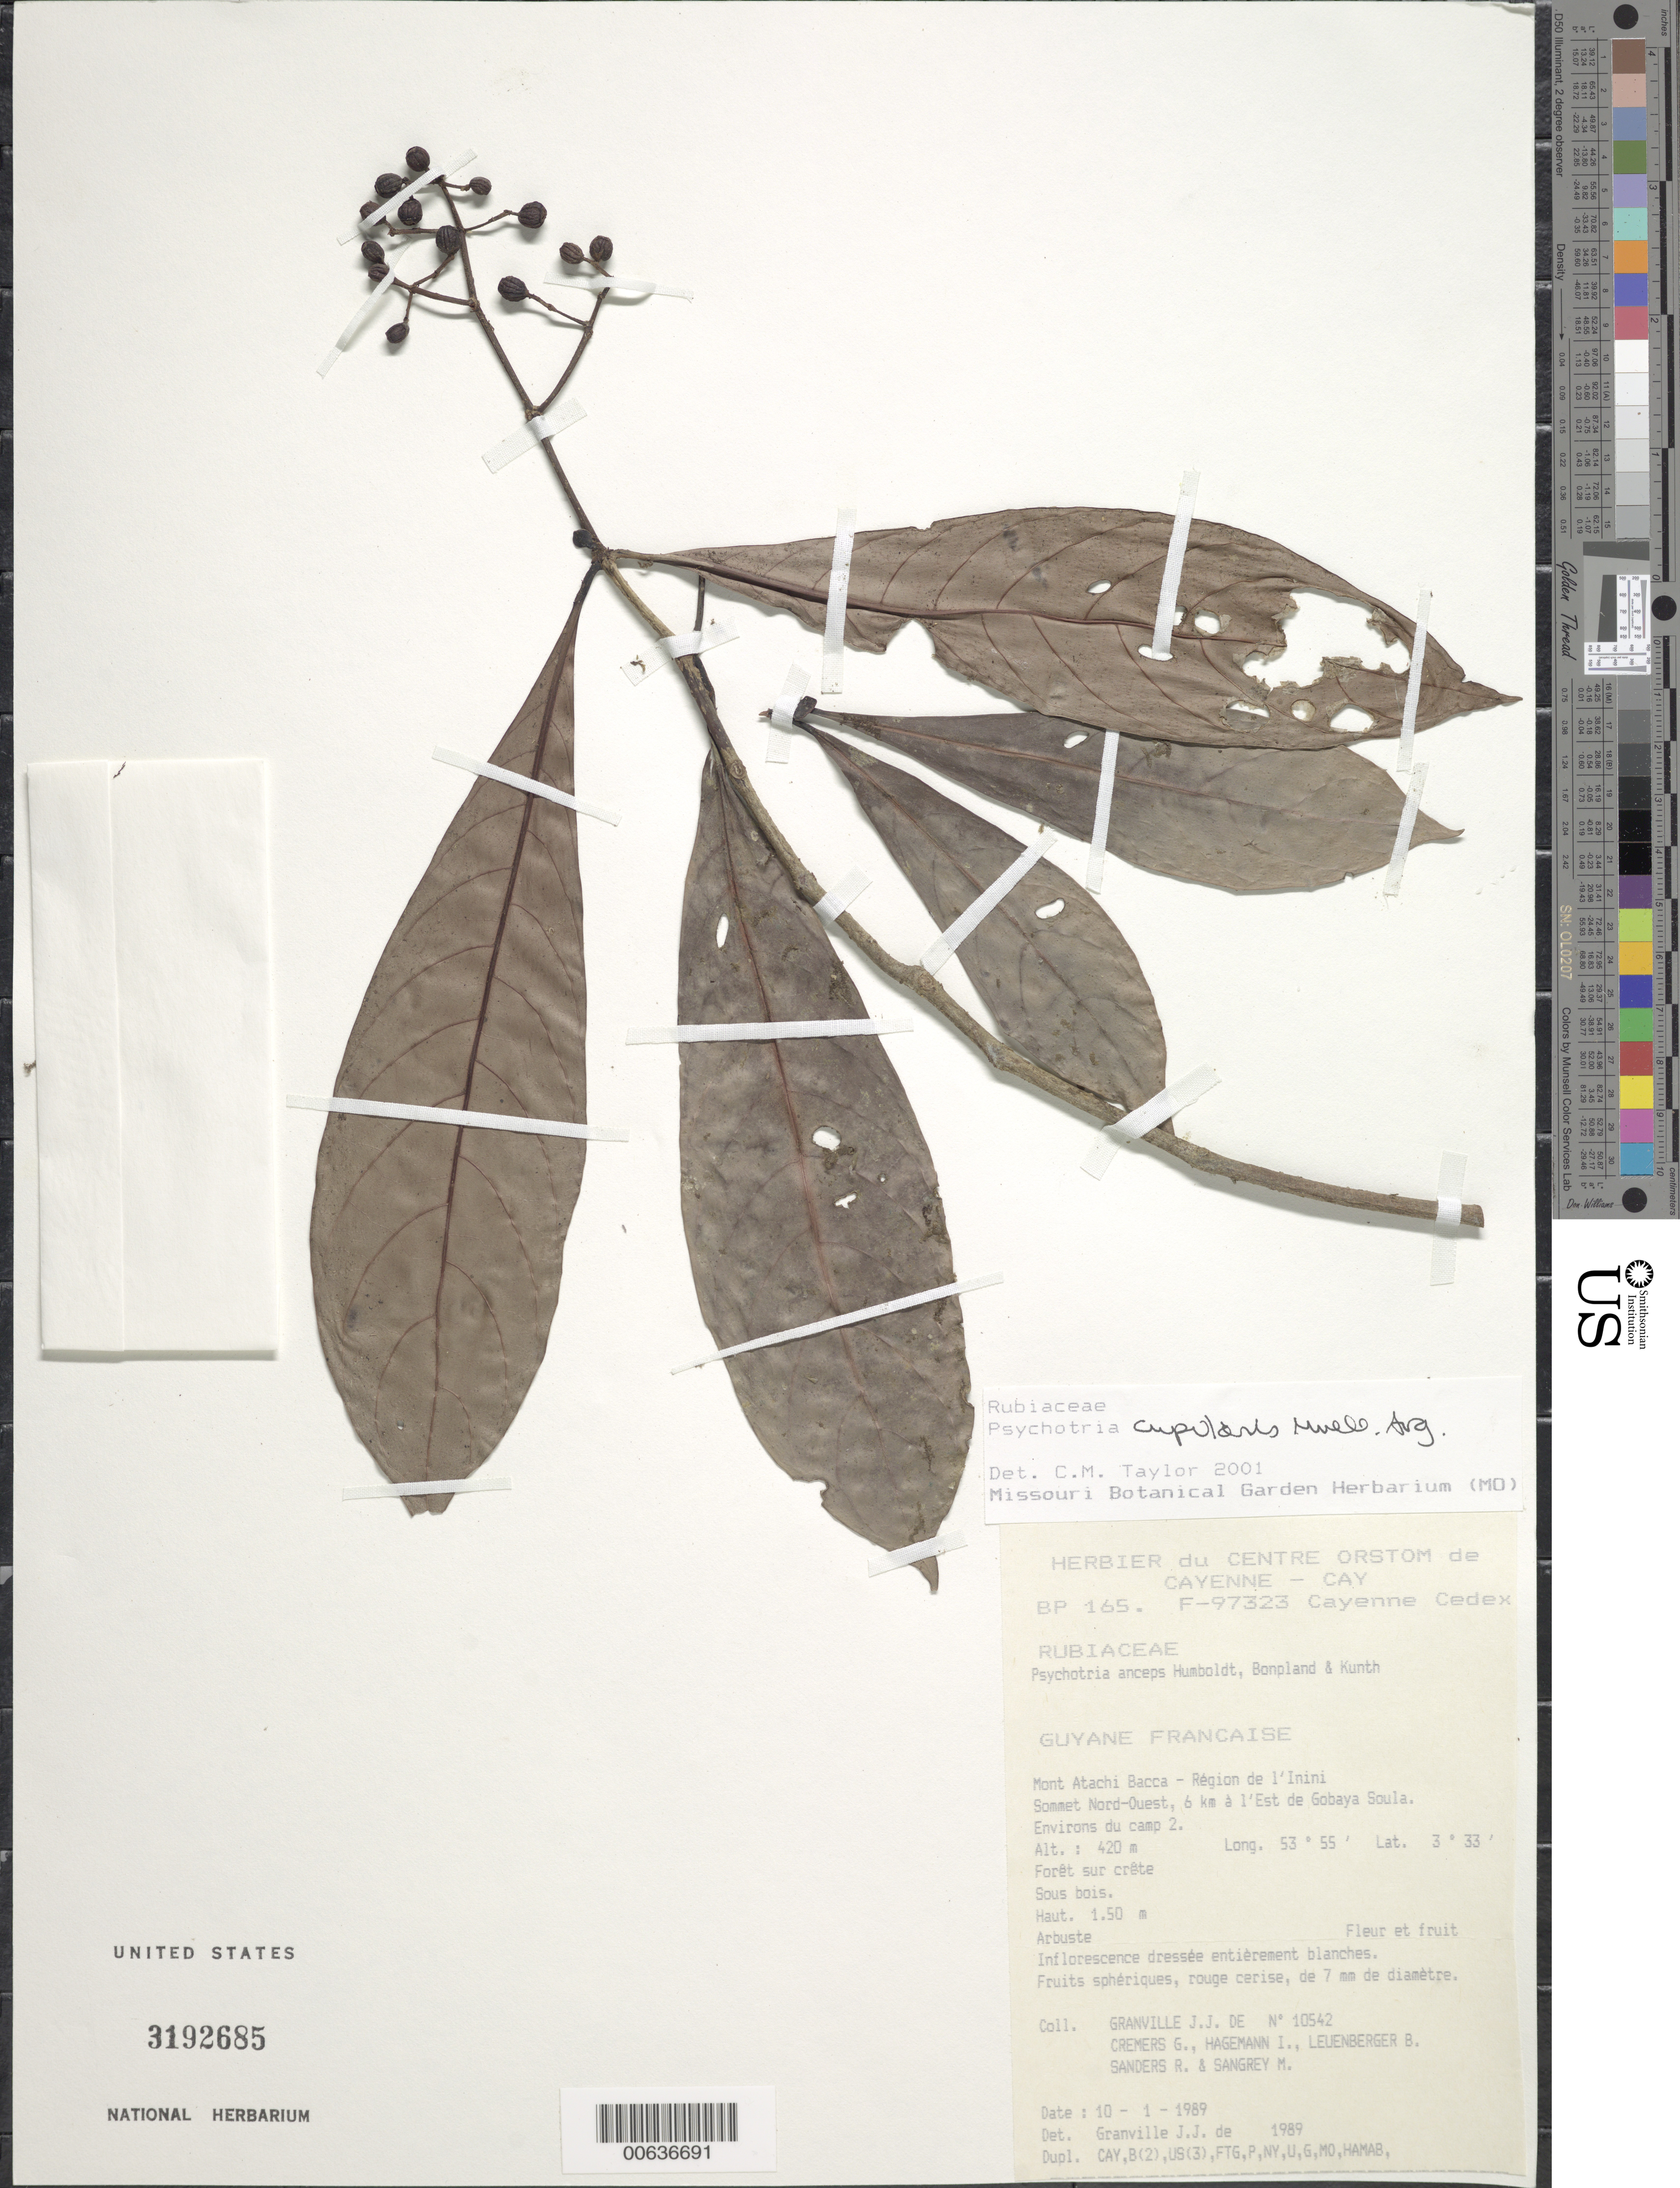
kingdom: Plantae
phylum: Tracheophyta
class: Magnoliopsida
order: Gentianales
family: Rubiaceae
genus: Psychotria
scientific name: Psychotria cupularis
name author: (Müll. Arg.) Standl.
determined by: Taylor, Charlotte M.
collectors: J.-J. de Granville, G. Cremers, J. Hagemann, B. E. Leuenberger & M. S. Sangrey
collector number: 10542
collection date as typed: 10-Jan-89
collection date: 1989-01-10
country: French Guiana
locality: Mont Atachi Bacca, région de l'Inini, sommet Nord-Ouest, 6 km à l'Est de Gobaya Soula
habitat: Forêt sur crete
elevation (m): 420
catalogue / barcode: US 3192685